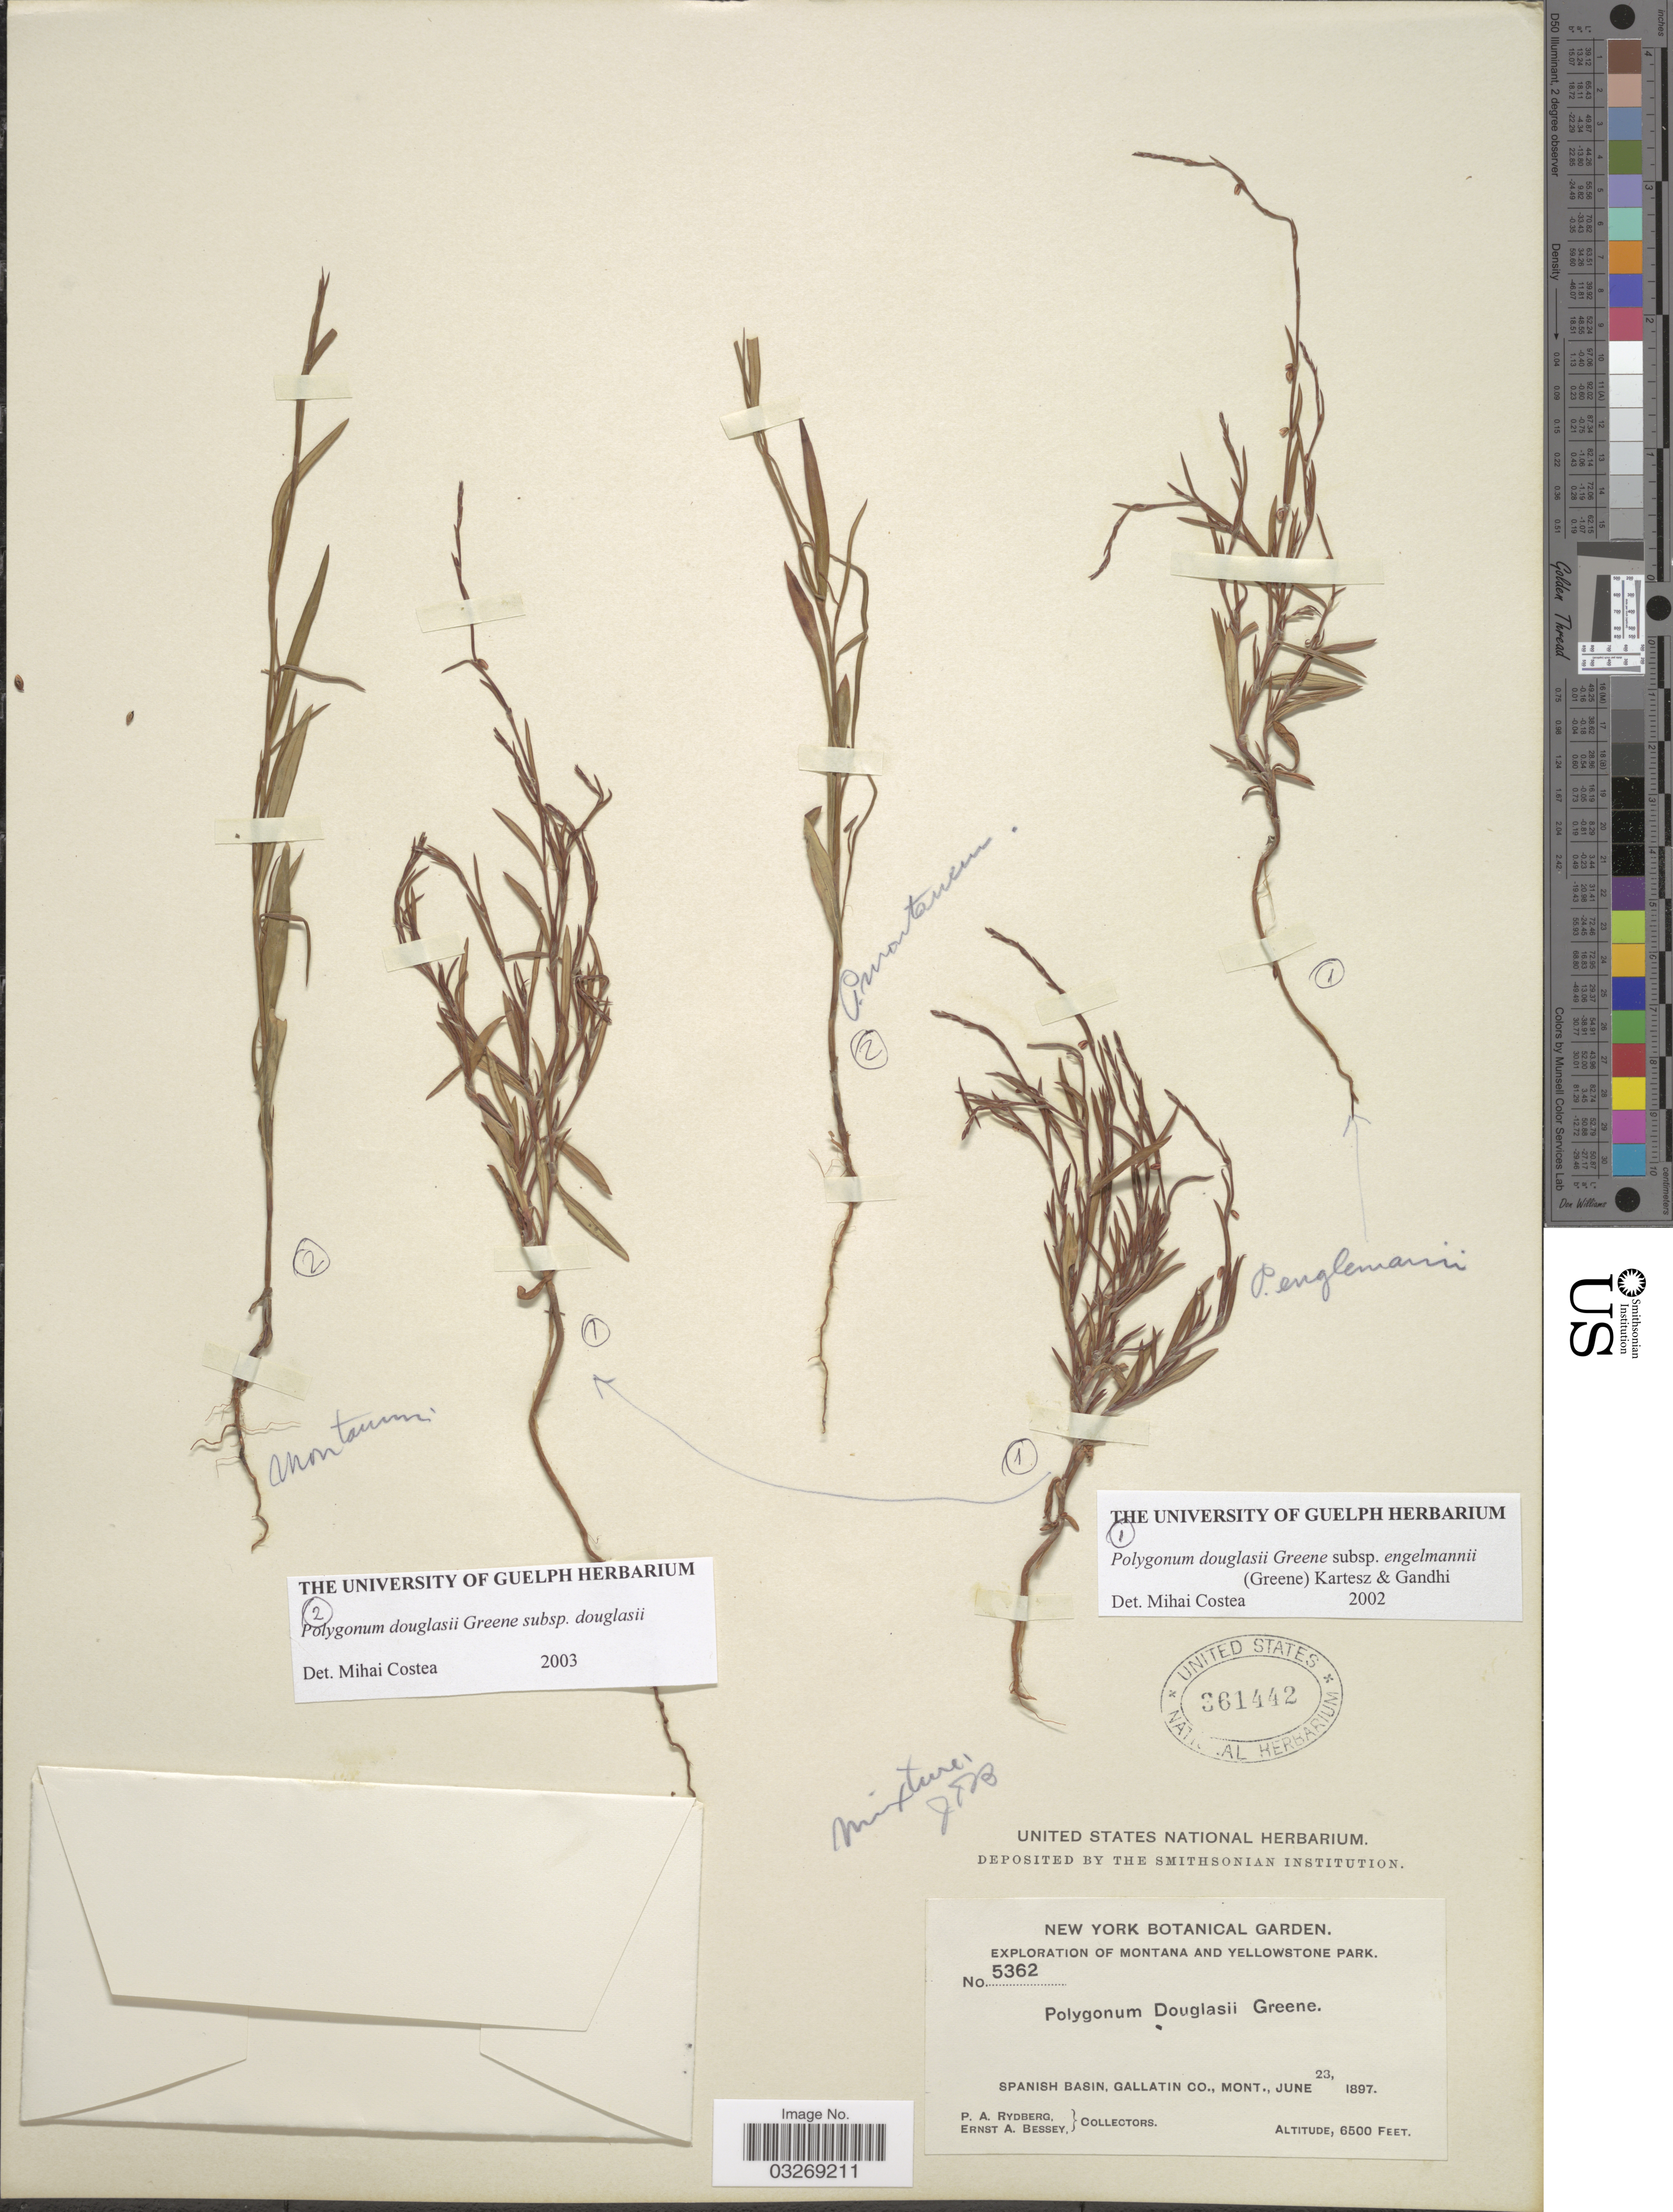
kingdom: Plantae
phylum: Tracheophyta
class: Magnoliopsida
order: Caryophyllales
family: Polygonaceae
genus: Polygonum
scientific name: Polygonum douglasii subsp. engelmannii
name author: (S.W. Greene) Kartesz & Gandhi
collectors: P. A. Rydberg & E. A. Bessey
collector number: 5362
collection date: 1897-06-23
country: United States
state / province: Montana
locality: Spanish Basin, Gallatin Co.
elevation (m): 1981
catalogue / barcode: US 361442